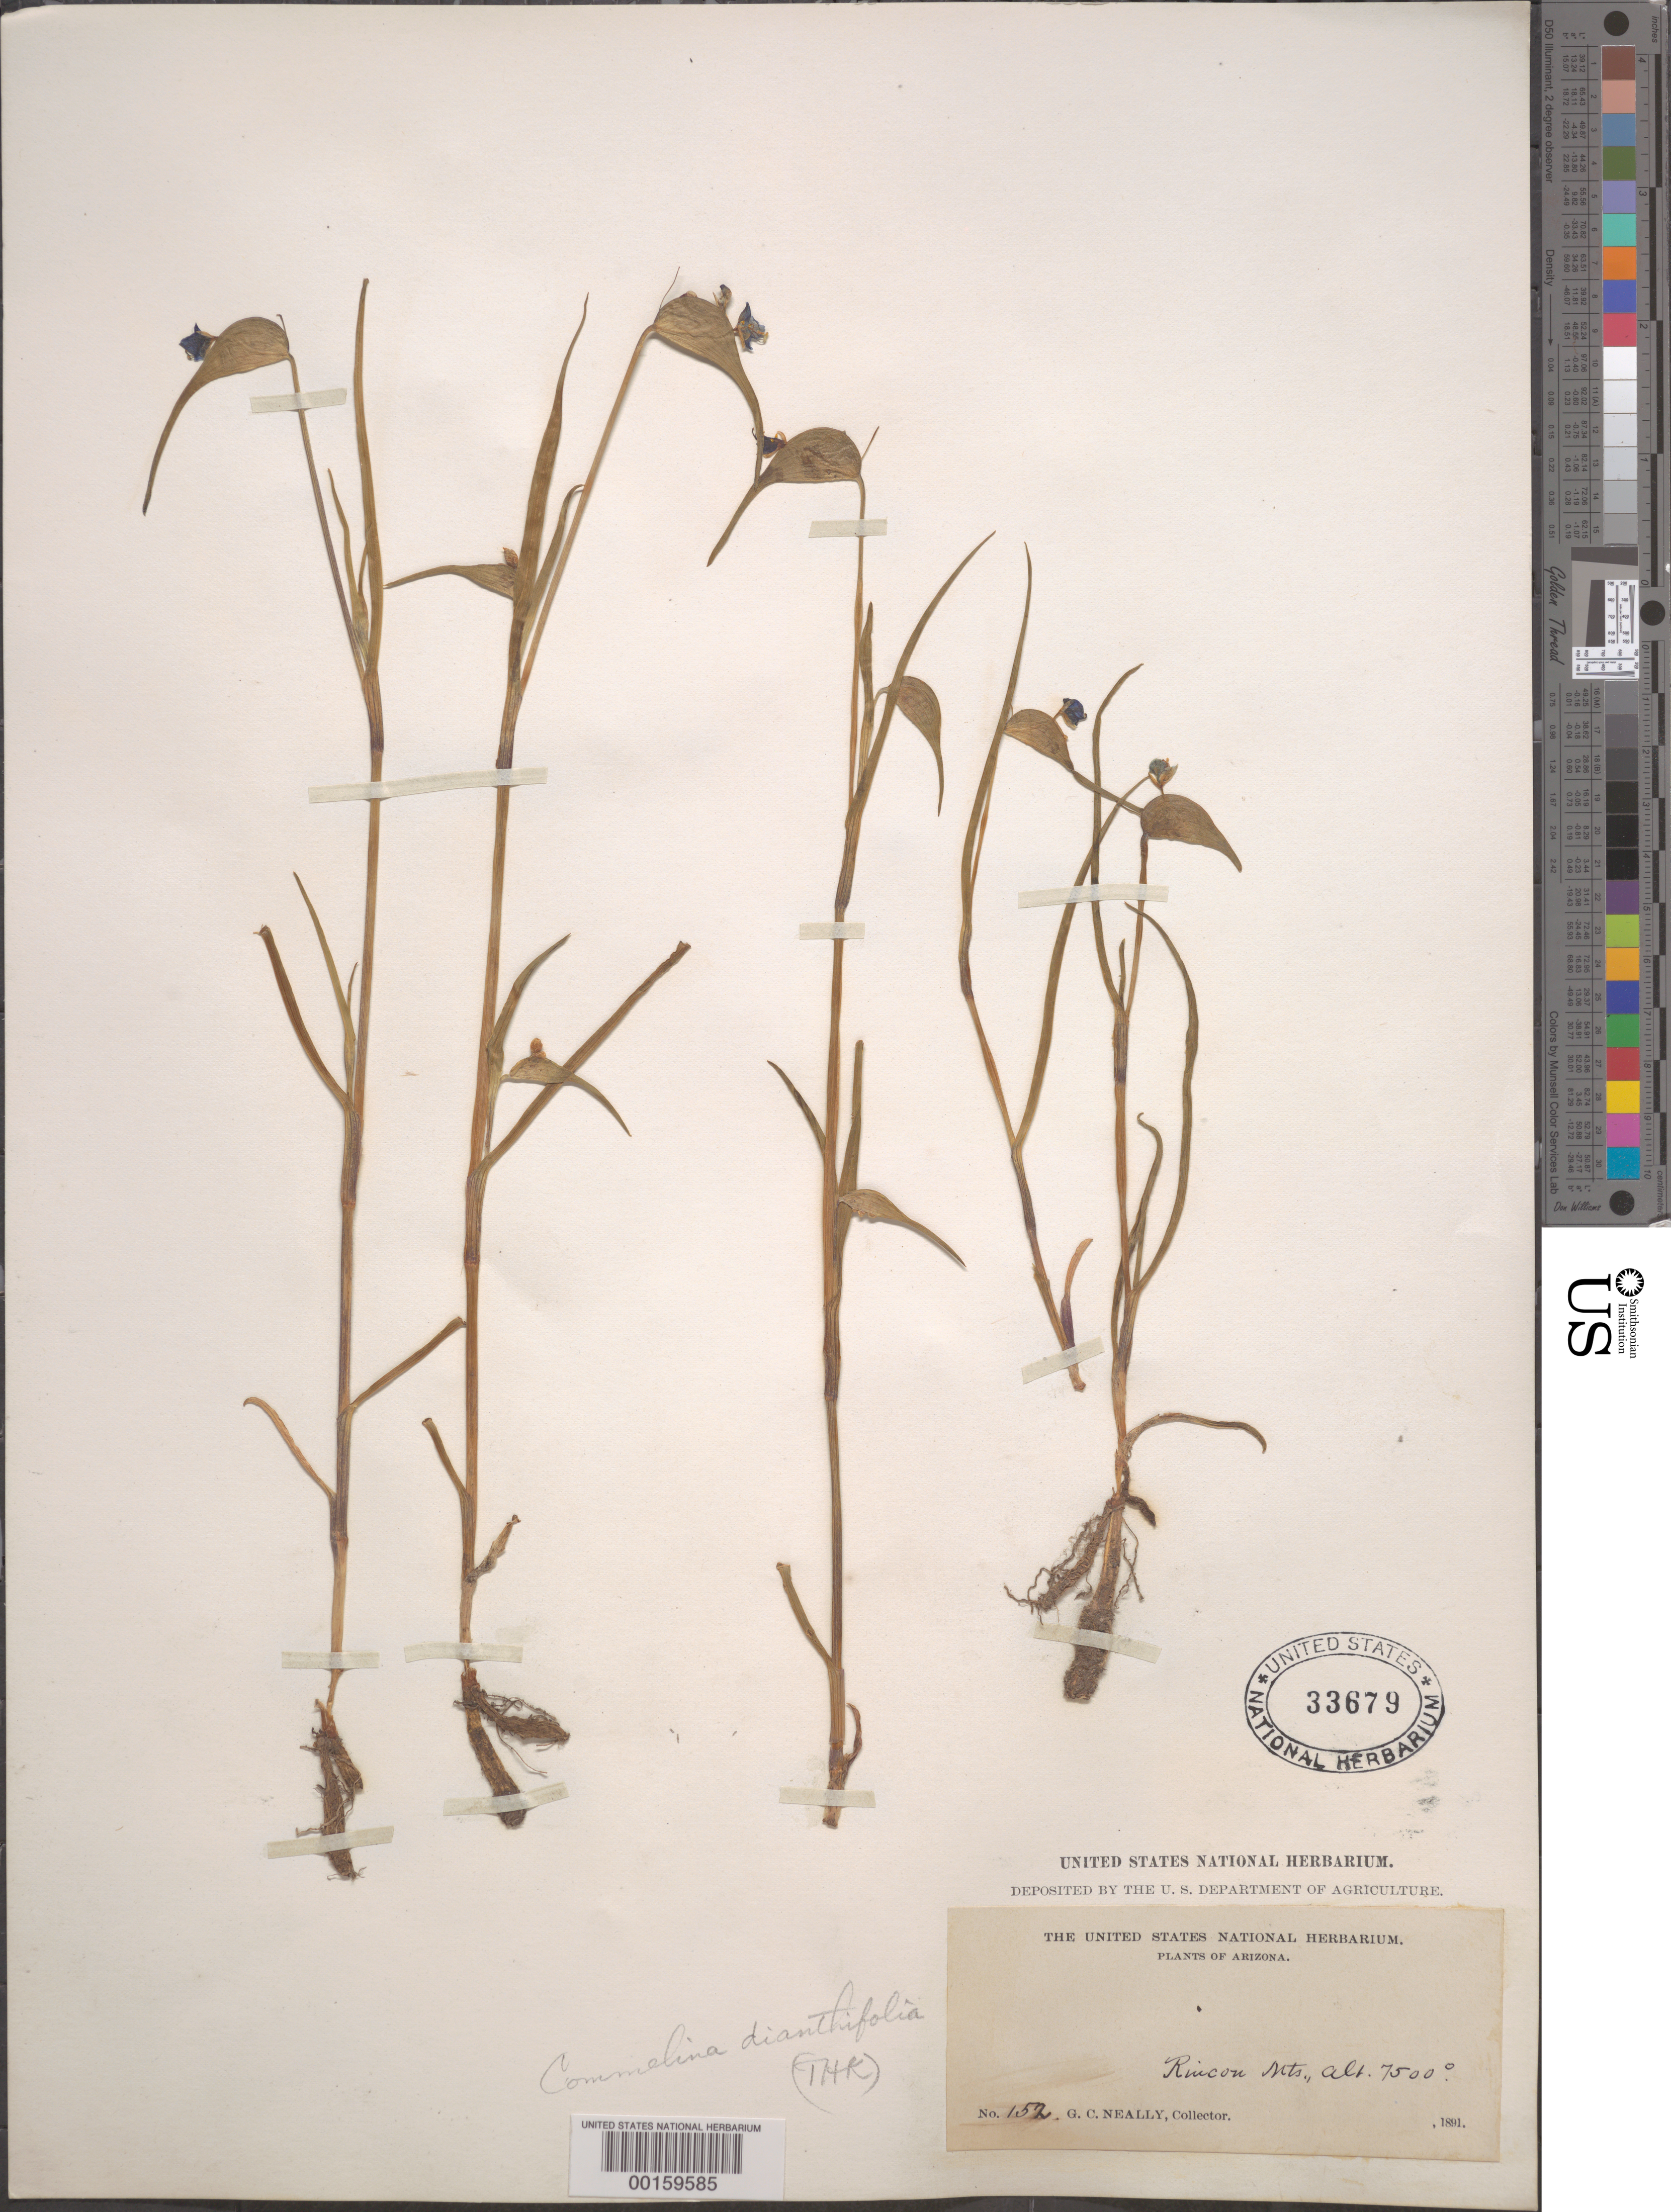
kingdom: Plantae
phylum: Tracheophyta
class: Liliopsida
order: Commelinales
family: Commelinaceae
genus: Commelina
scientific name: Commelina dianthifolia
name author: Redouté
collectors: G. C. Nealley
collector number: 152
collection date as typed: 1891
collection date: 1891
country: United States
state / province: Arizona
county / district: Pima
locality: Rincon mts.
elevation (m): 2288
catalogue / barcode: US 33679